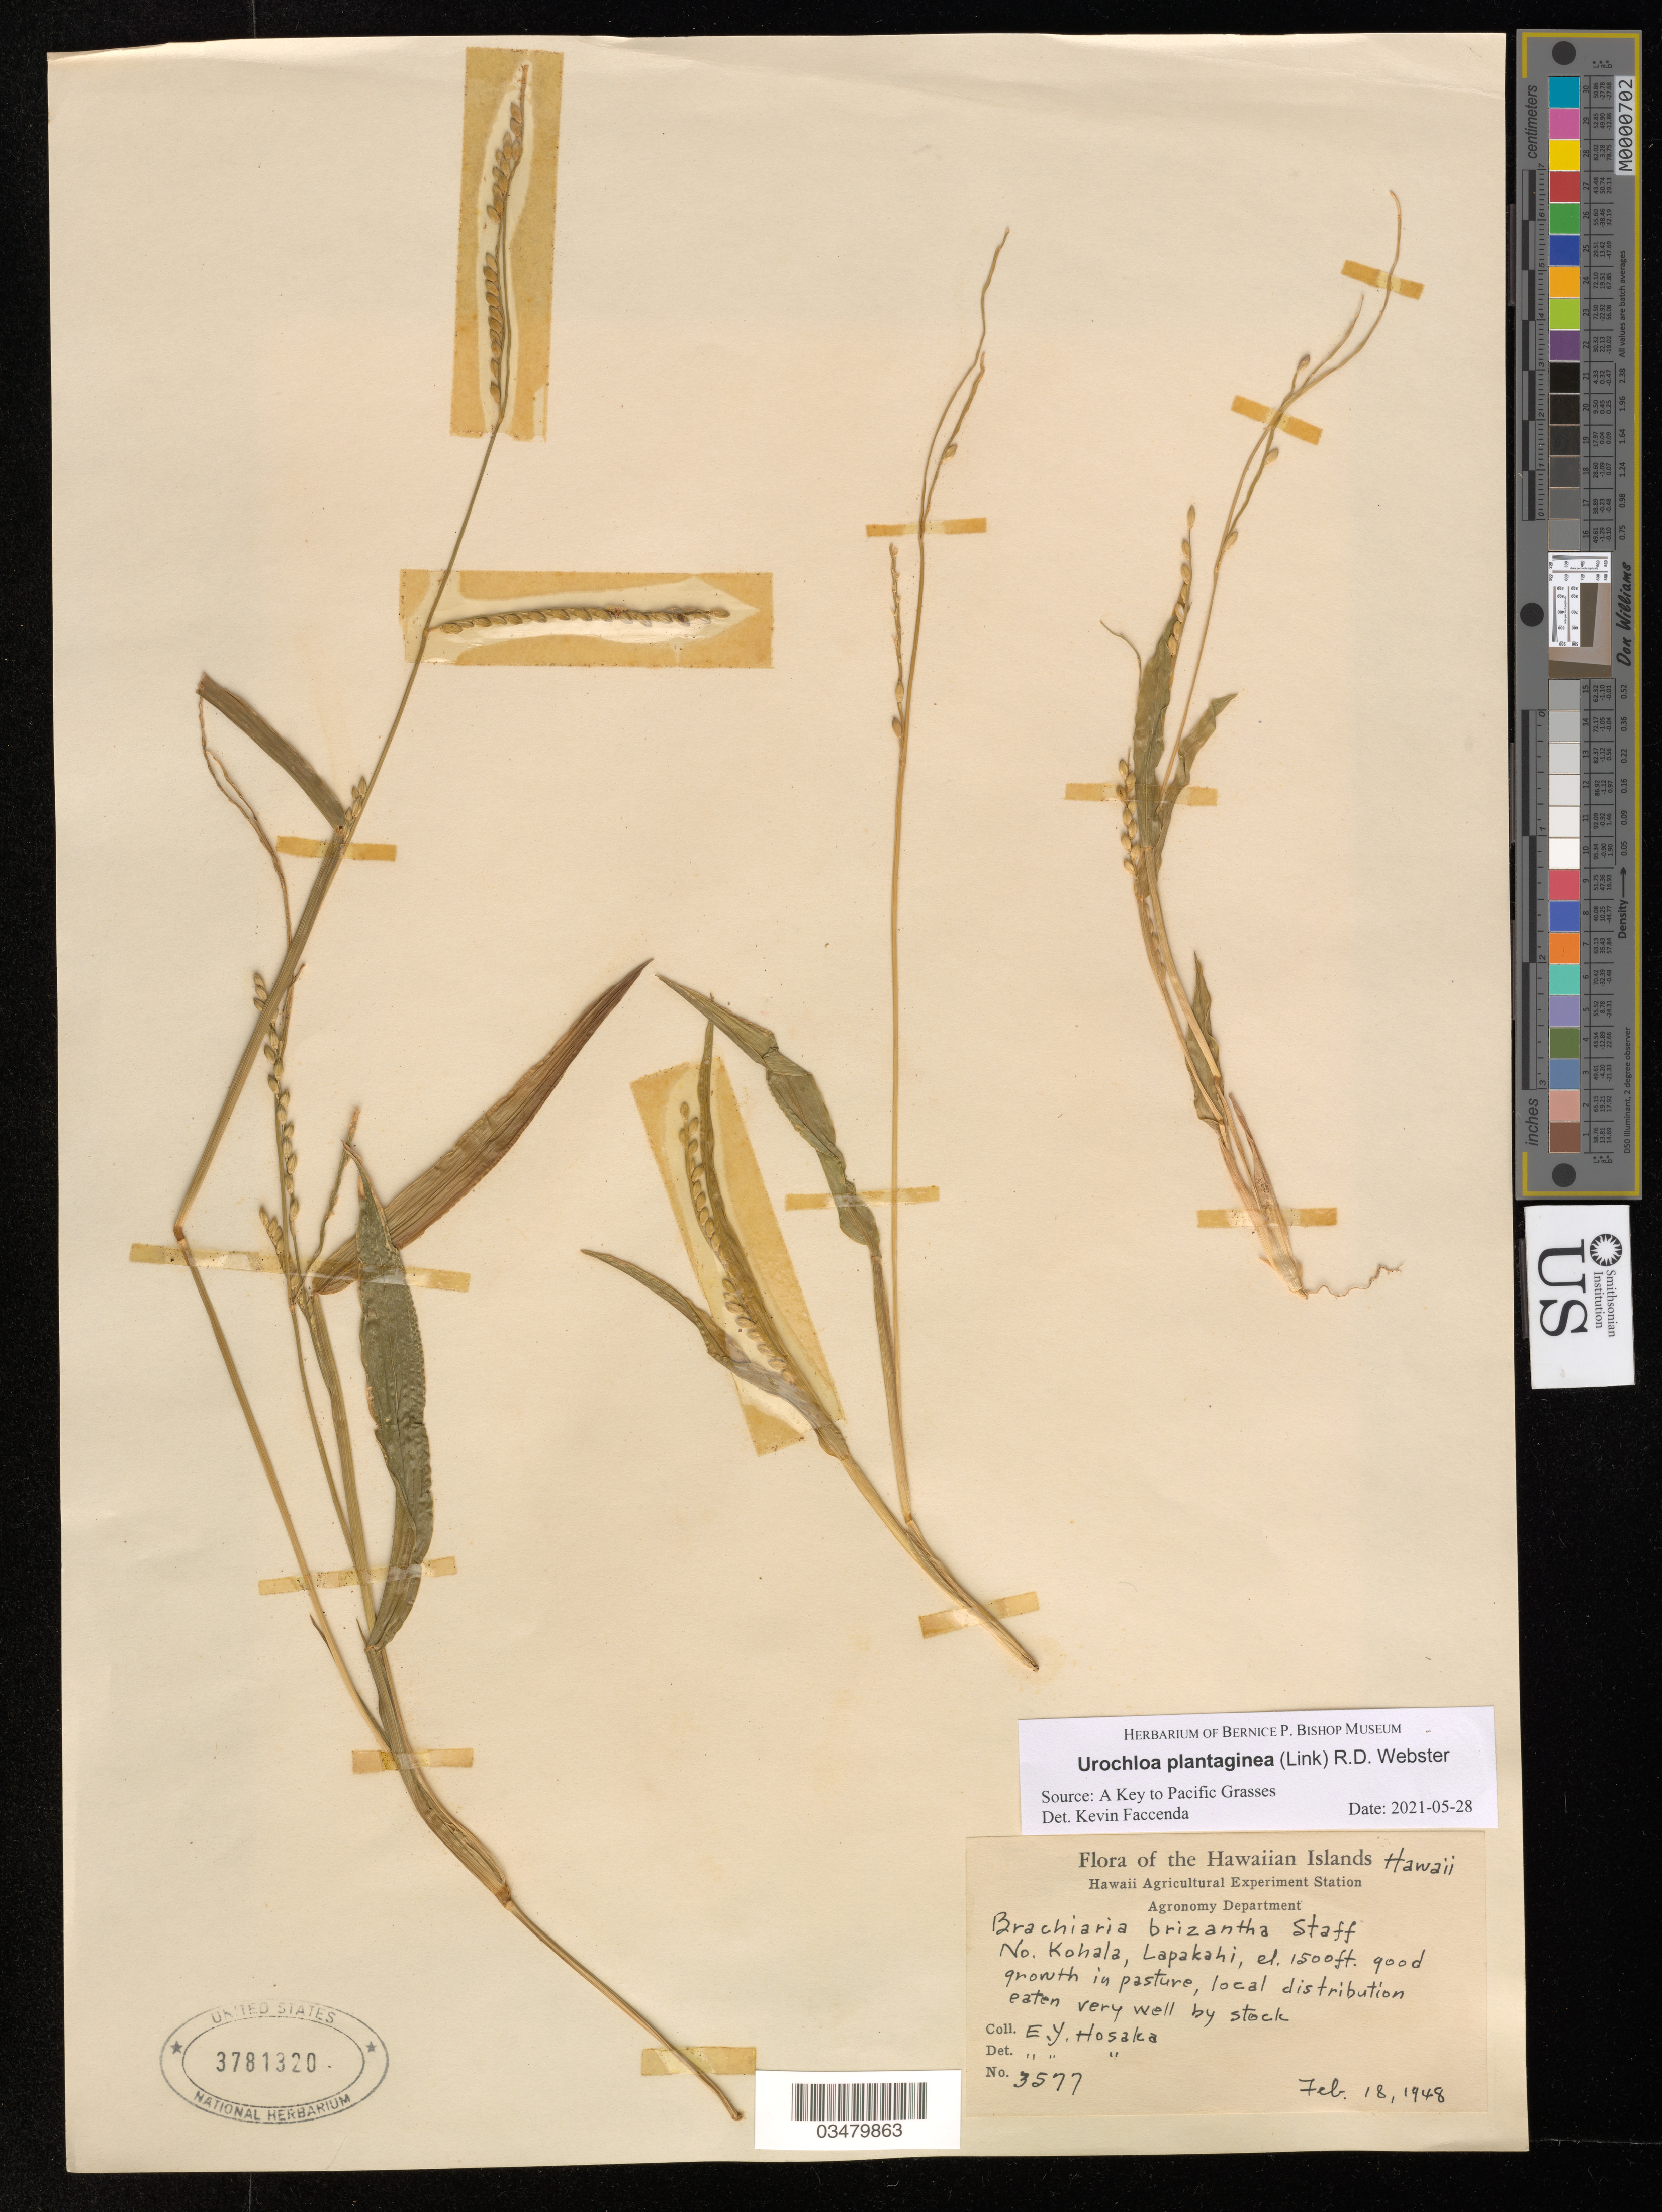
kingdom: Plantae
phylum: Tracheophyta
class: Liliopsida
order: Poales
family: Poaceae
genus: Urochloa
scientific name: Urochloa plantaginea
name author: (Link) R.D. Webster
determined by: Faccenda, K.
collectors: E. Y. Hosaka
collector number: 3577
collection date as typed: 18 Feb 1948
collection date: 1948-02-18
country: United States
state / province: Hawaii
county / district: Hawaii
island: Hawaii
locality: North Kohala, Lapakahi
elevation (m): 457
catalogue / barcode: US 3781320